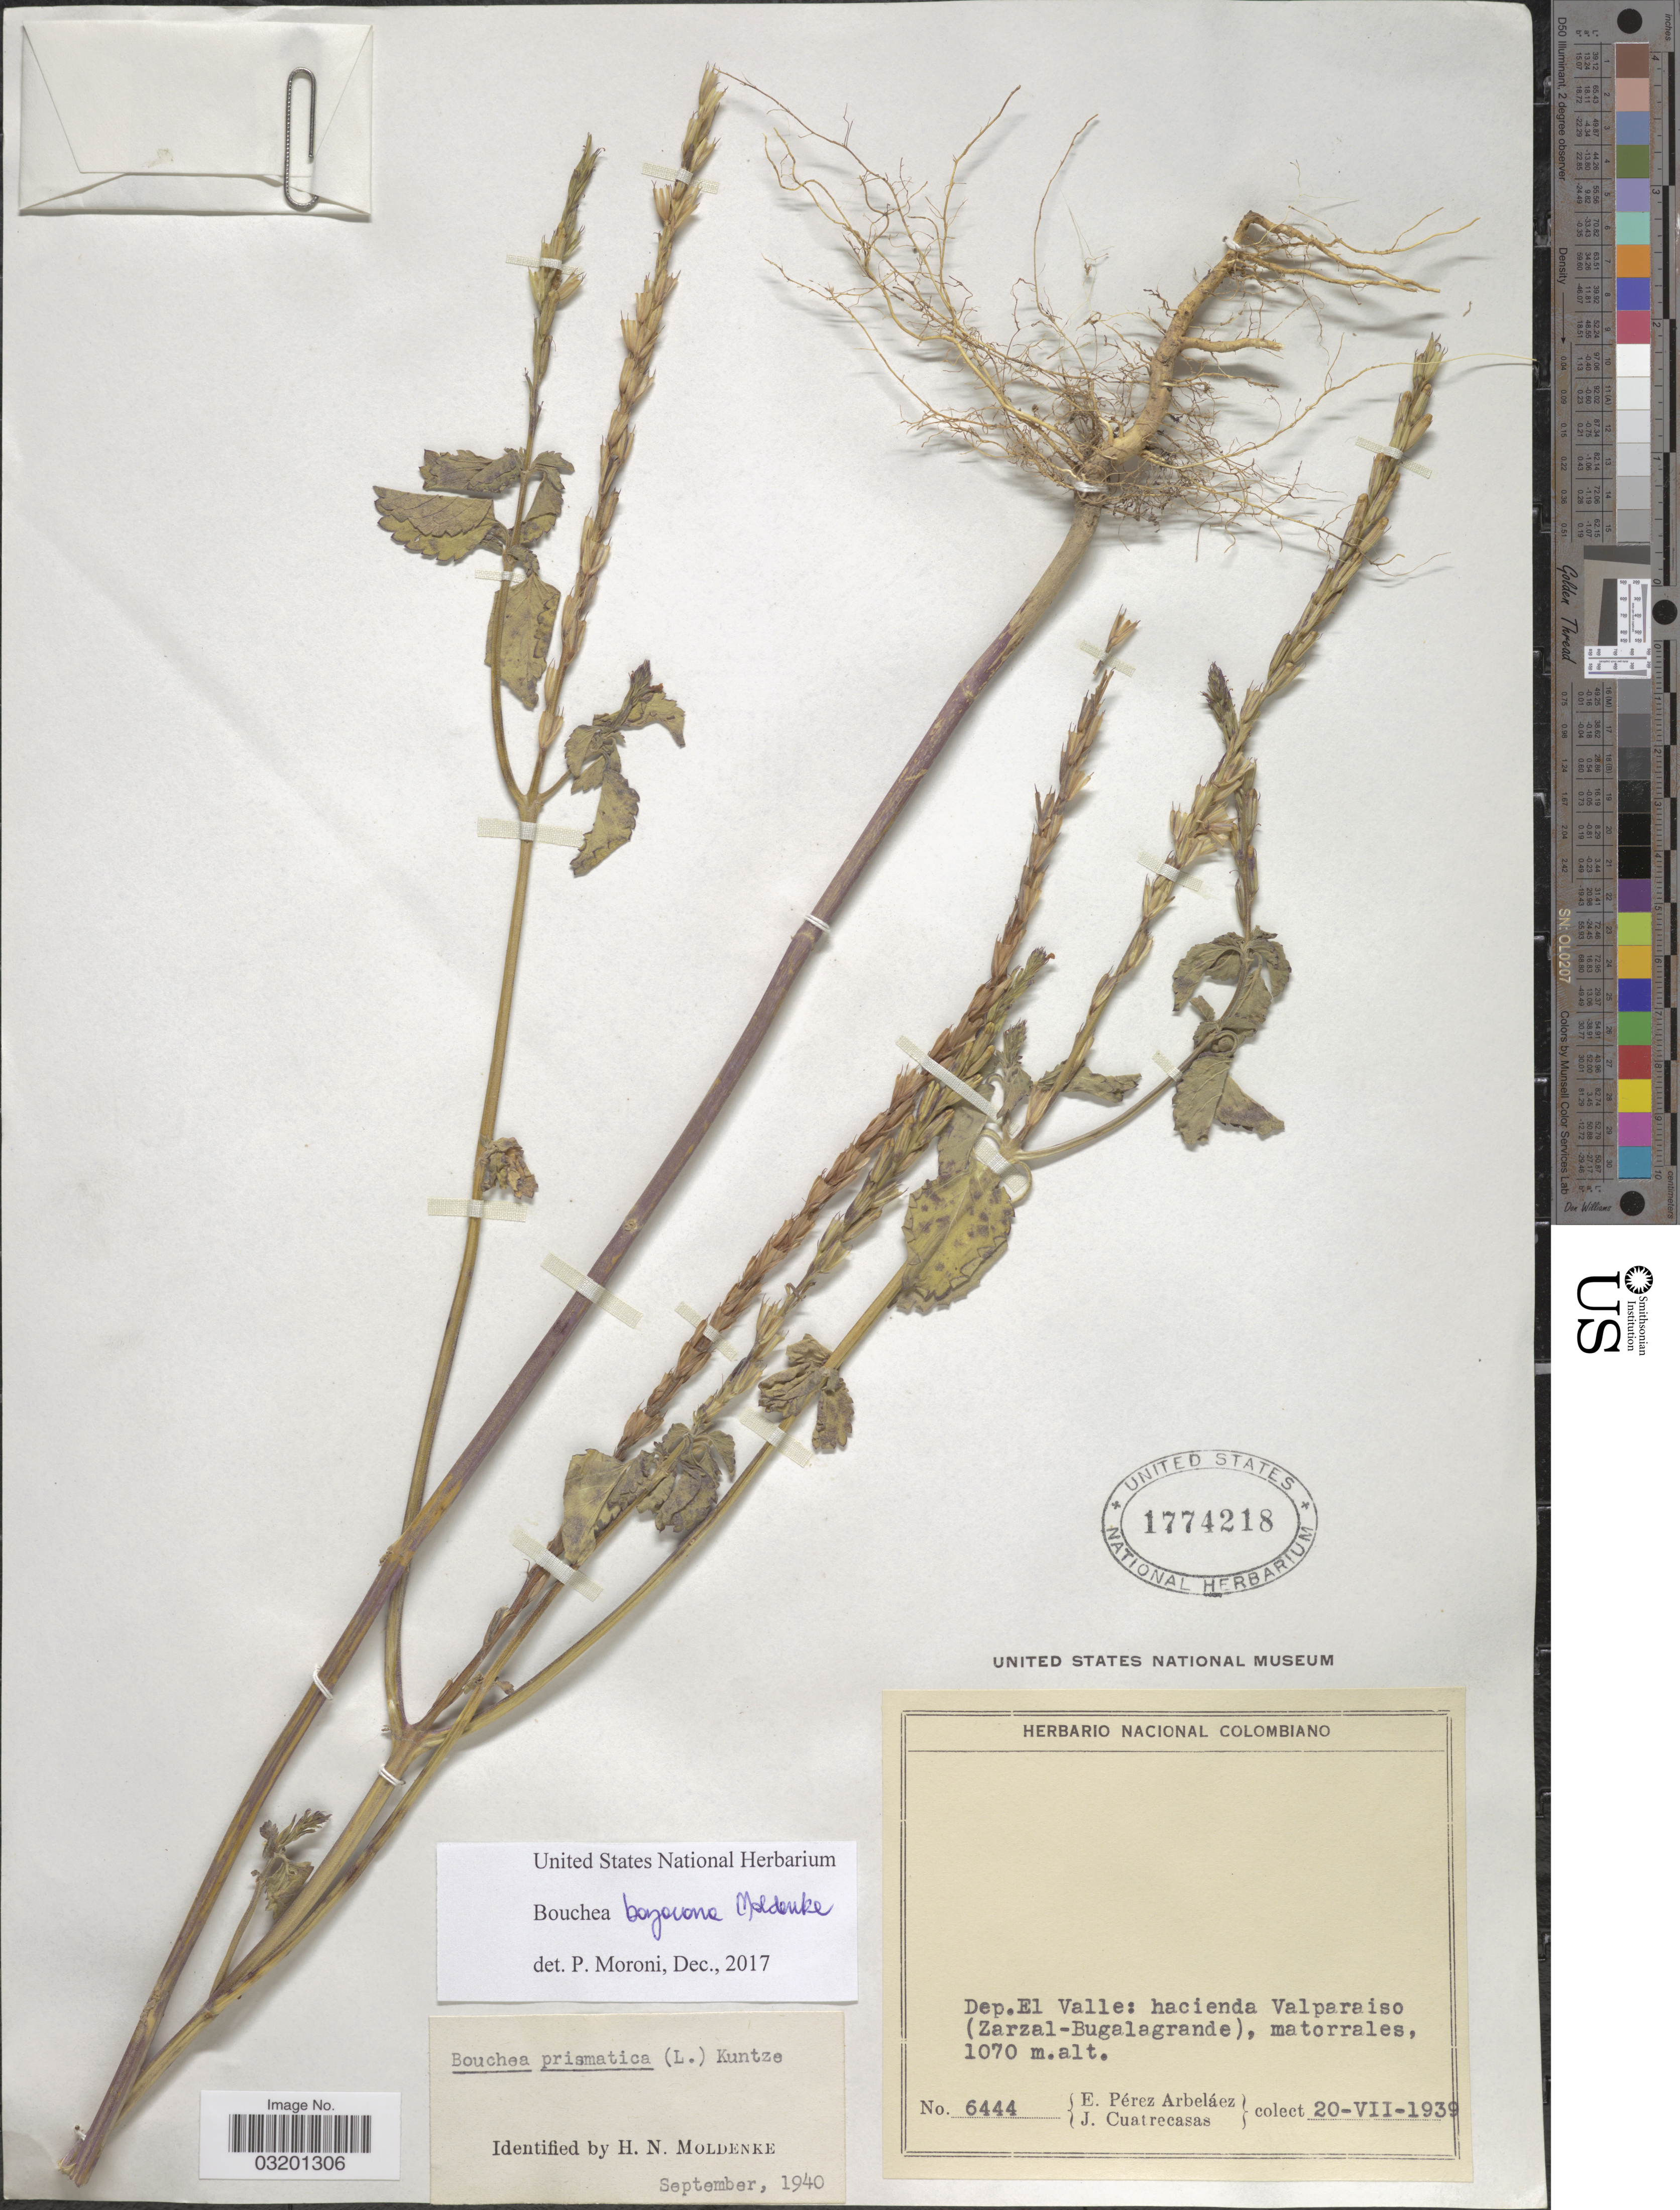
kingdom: Plantae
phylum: Tracheophyta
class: Magnoliopsida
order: Lamiales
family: Verbenaceae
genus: Bouchea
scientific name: Bouchea boyacana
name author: Moldenke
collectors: E. Pérez Arbeláez & J. Cuatrecasas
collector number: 6444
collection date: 1939-07-20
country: Colombia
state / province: Valle del Cauca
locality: Dep. El Valle: Hacienda Valparaiso (Zarzal-Bugalagrande), matorrales.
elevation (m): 1070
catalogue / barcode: US 1774218